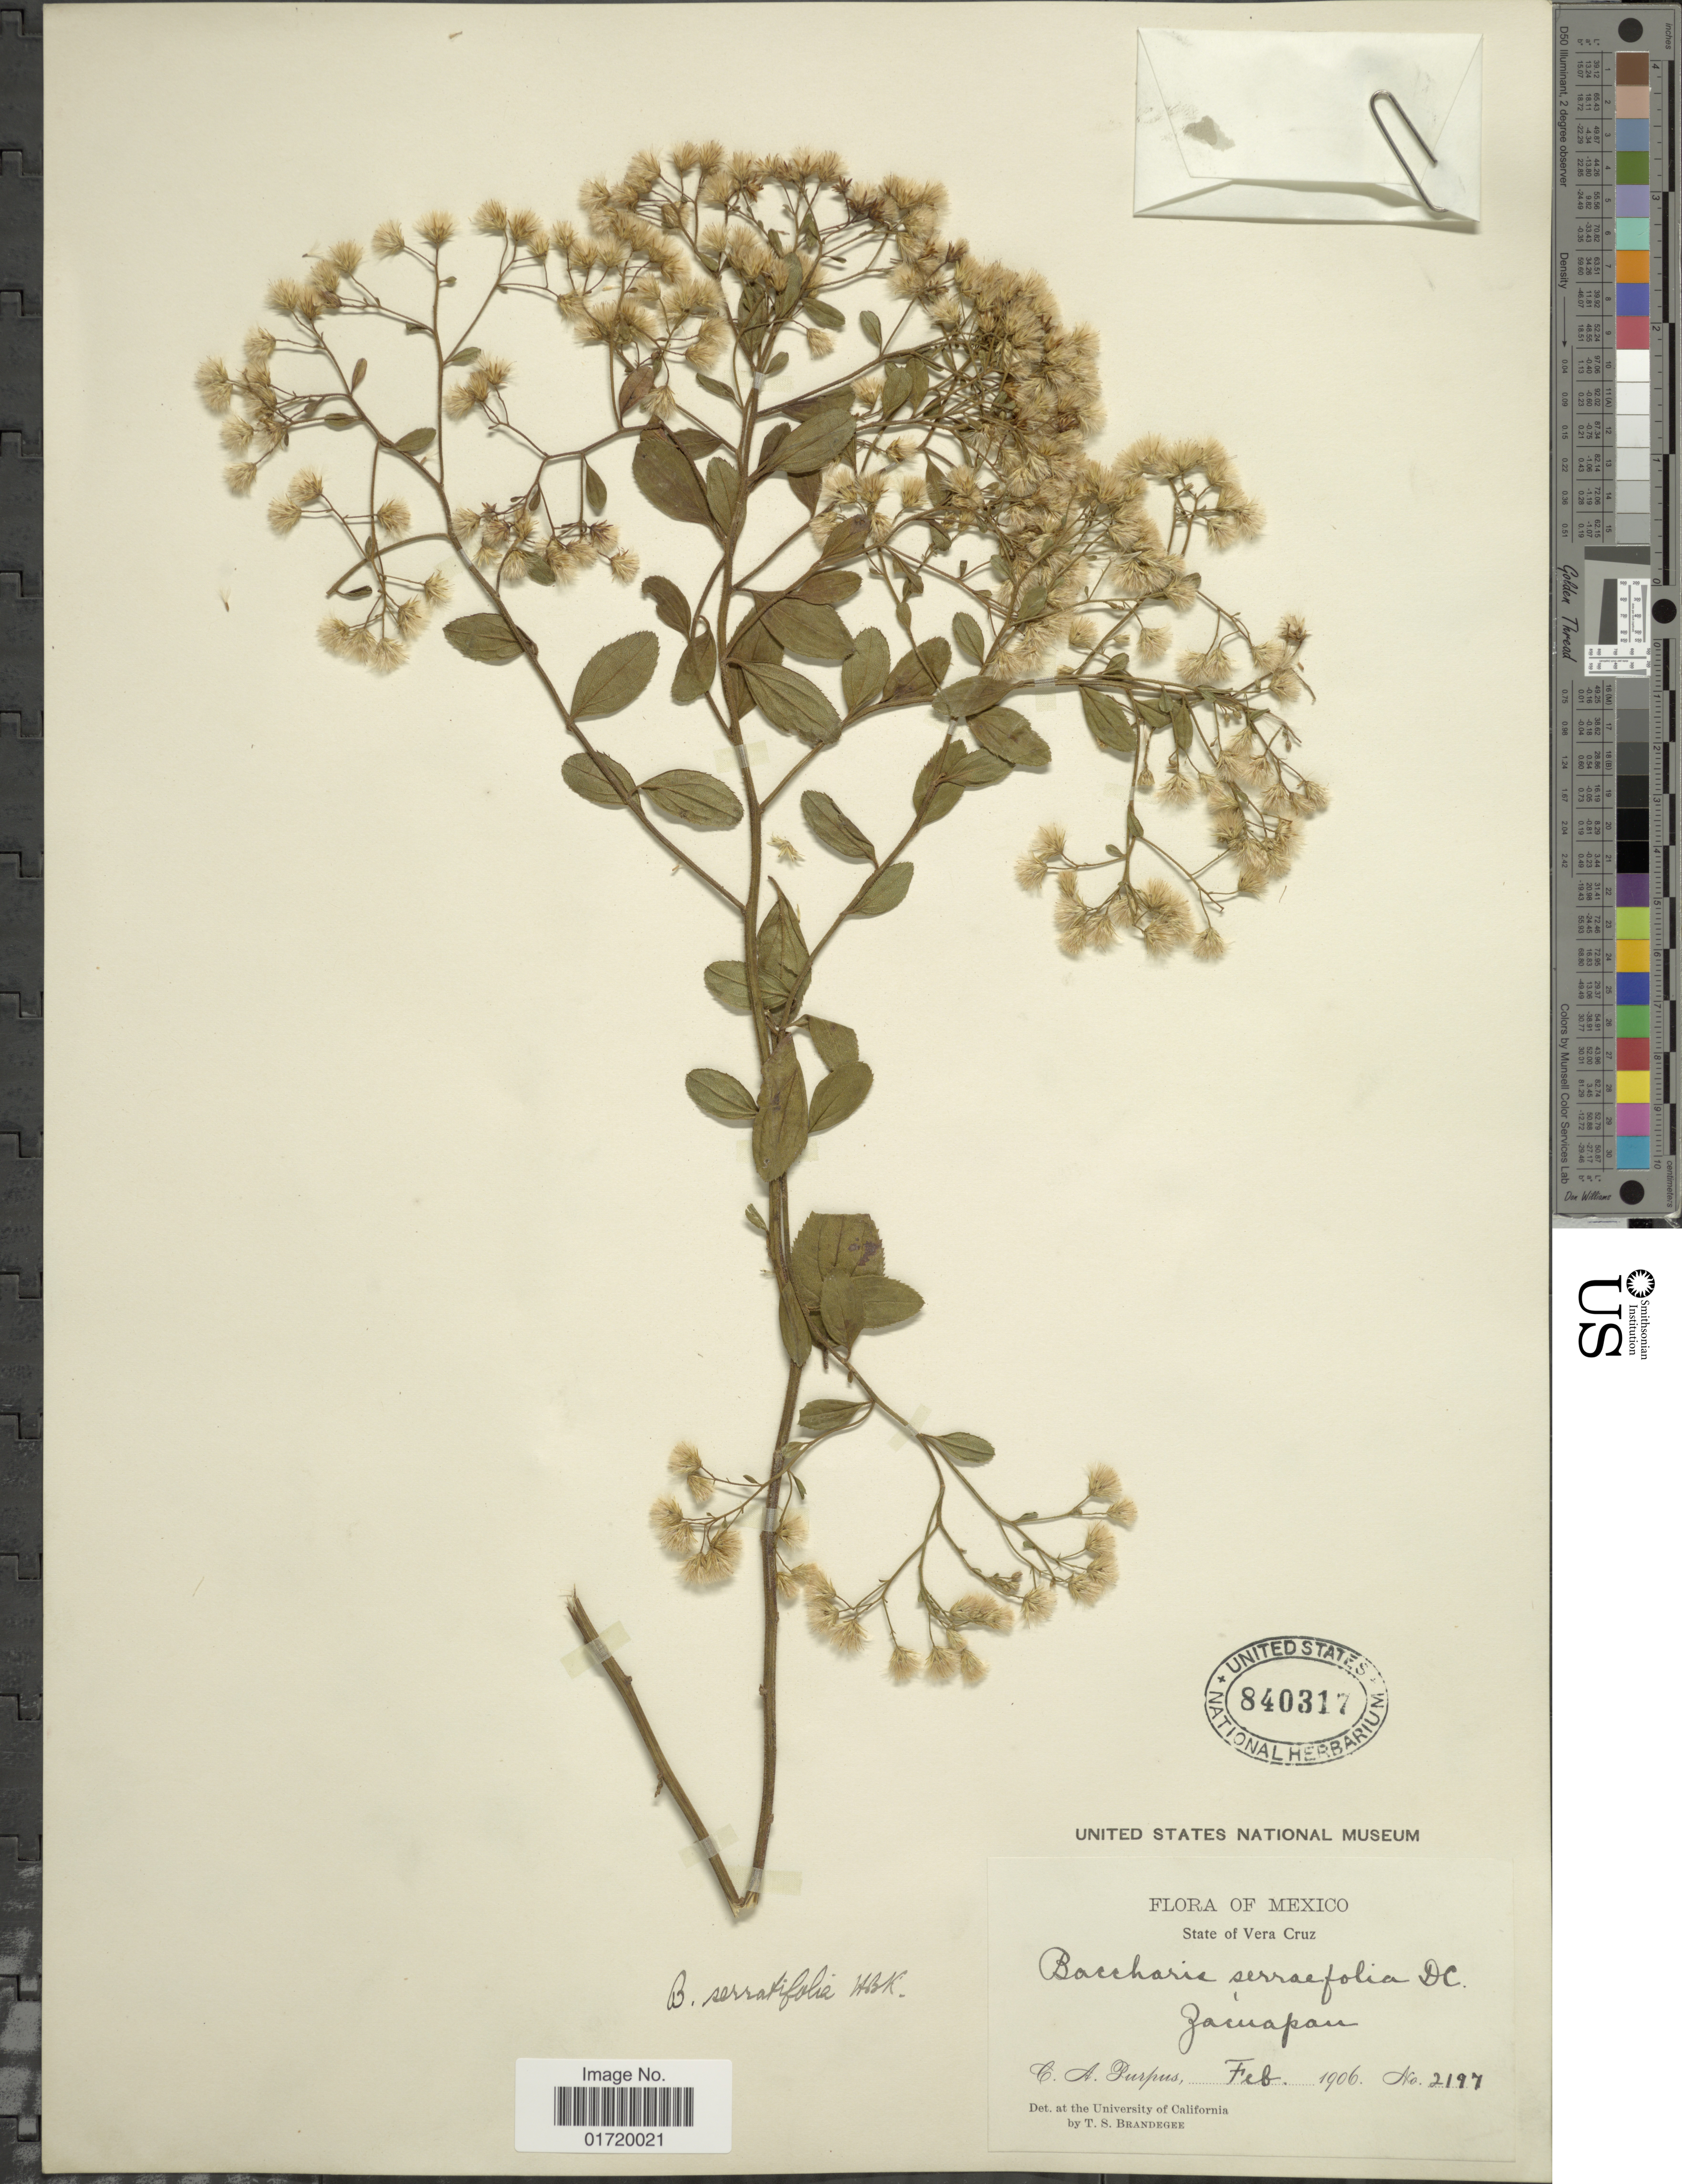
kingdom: Plantae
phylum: Tracheophyta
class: Magnoliopsida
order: Asterales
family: Asteraceae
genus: Baccharis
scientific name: Baccharis serrifolia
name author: DC.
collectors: C. A. Purpus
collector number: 2197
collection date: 1906-02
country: Mexico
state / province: Veracruz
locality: State of Vera Cruz, Zacuapan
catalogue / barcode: US 840317